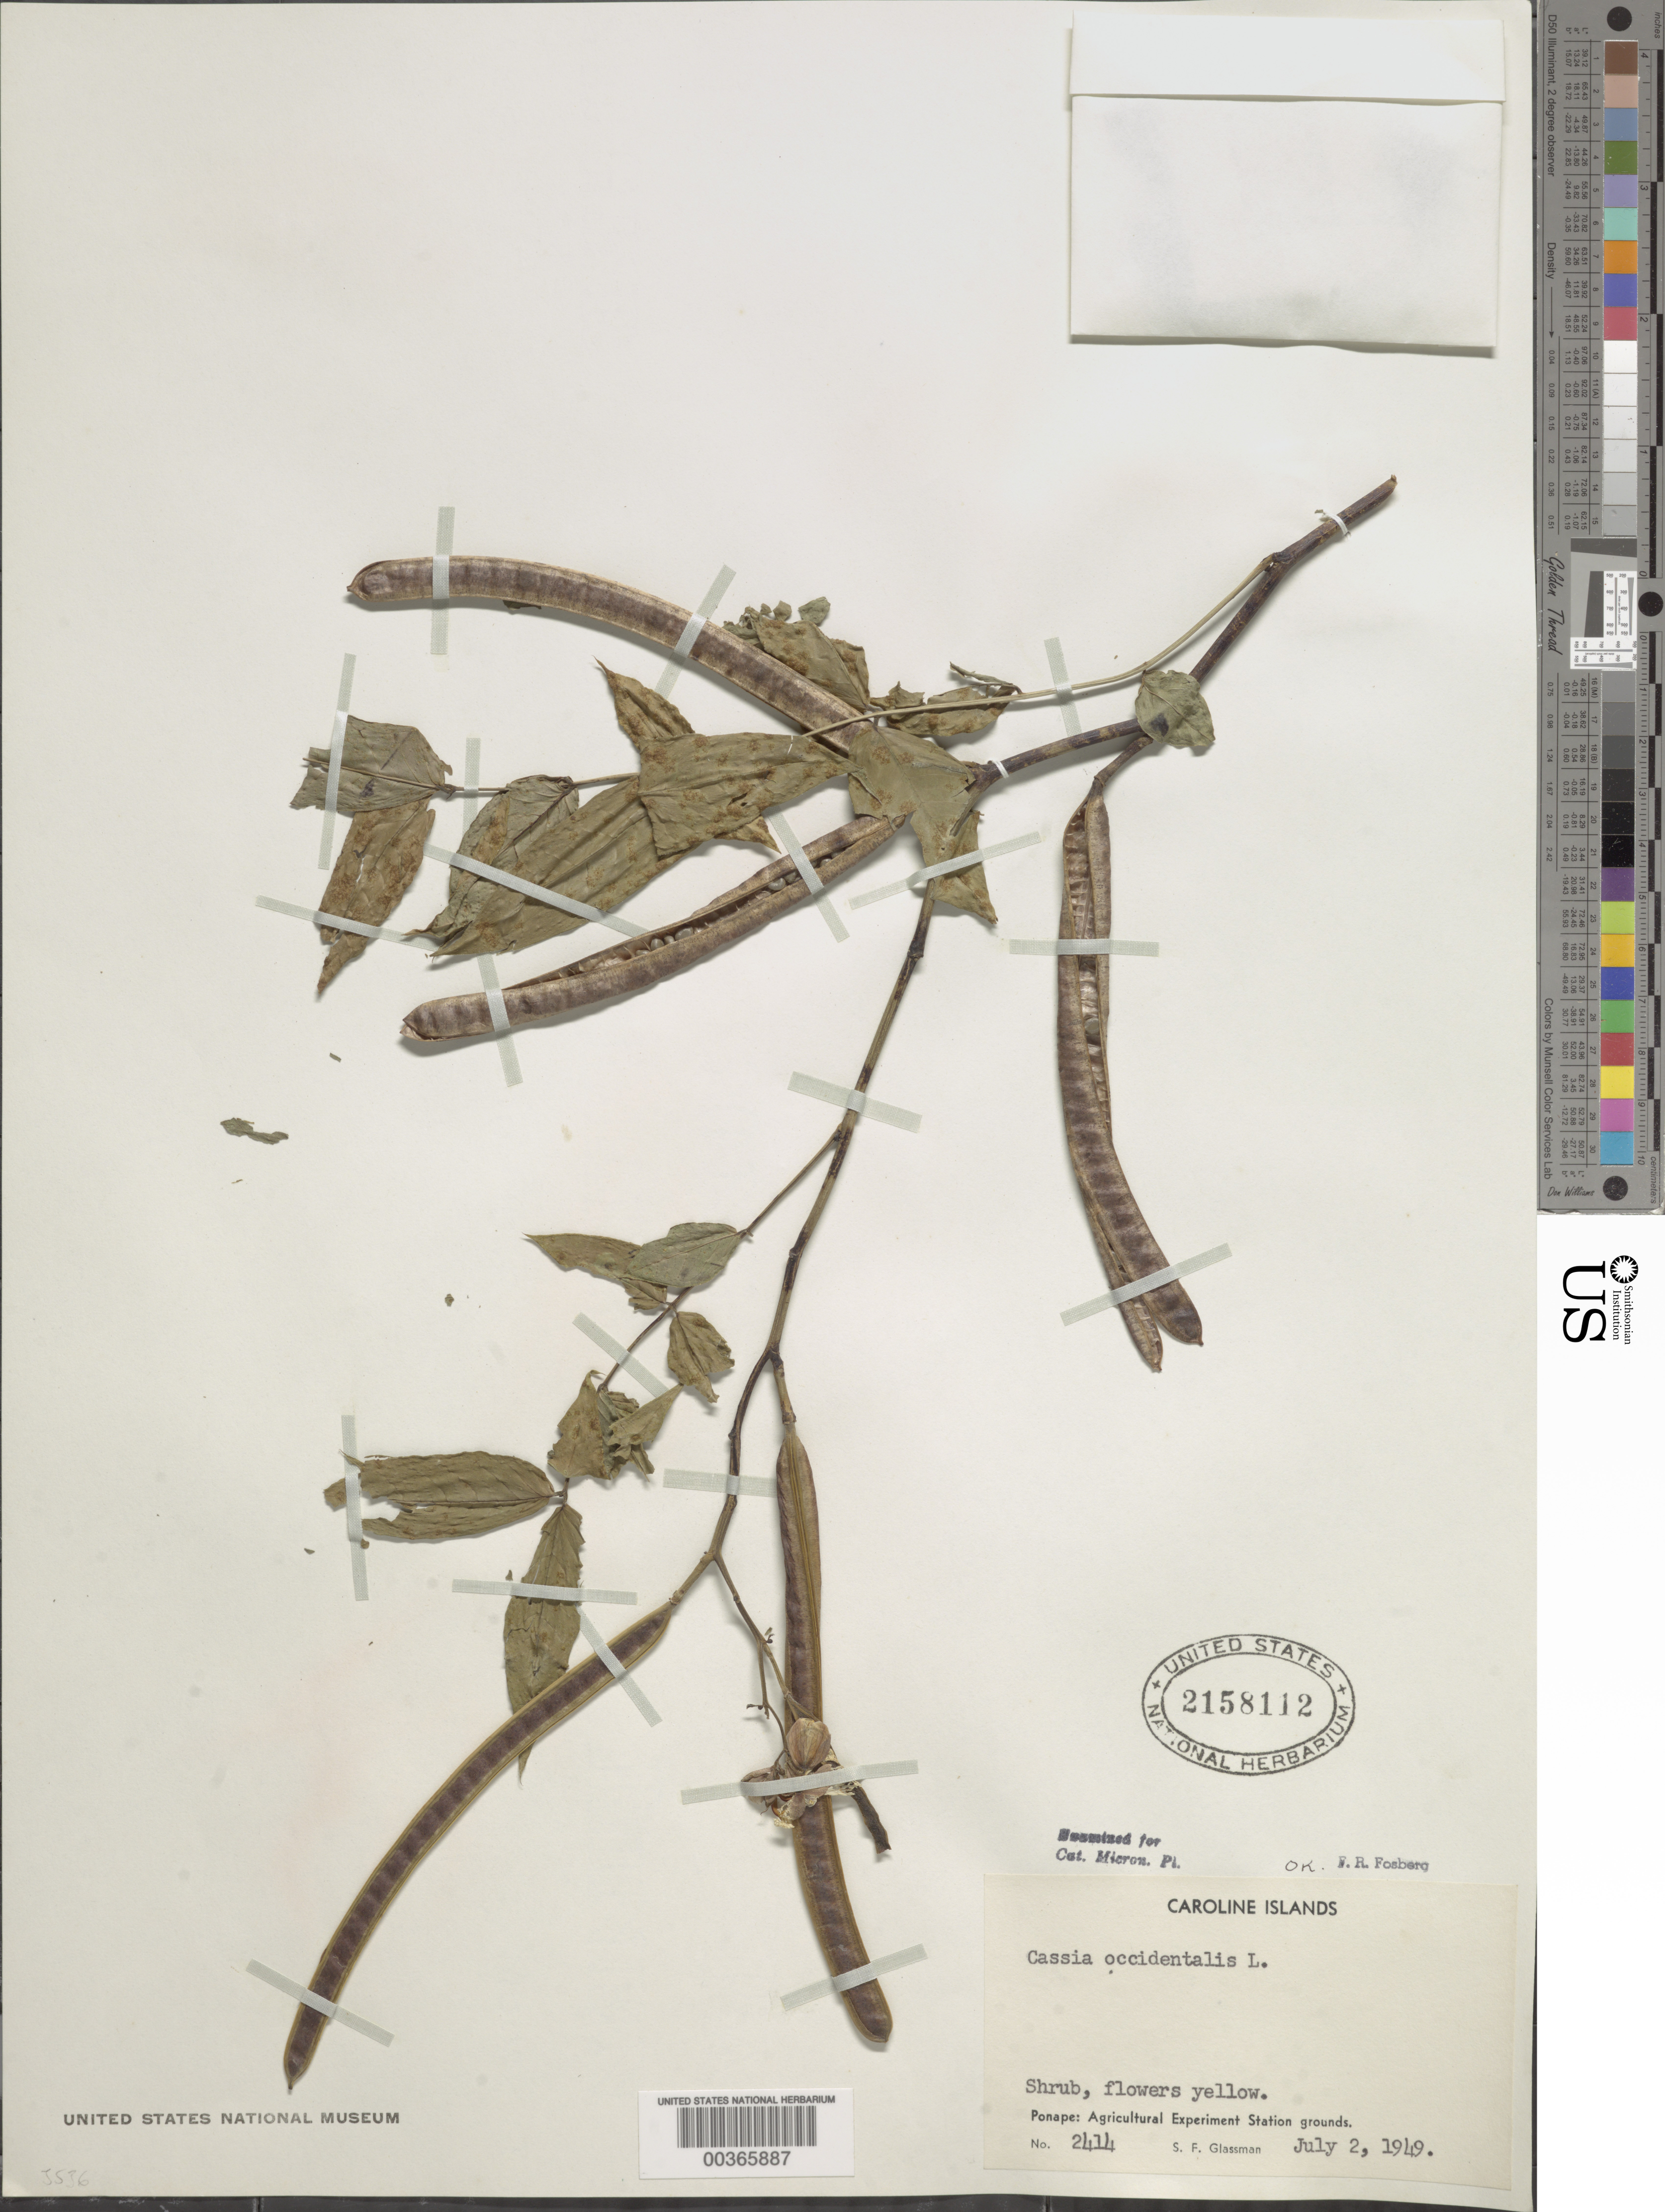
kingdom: Plantae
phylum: Tracheophyta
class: Magnoliopsida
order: Fabales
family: Fabaceae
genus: Senna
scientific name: Senna occidentalis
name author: (L.) Link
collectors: S. F. Glassman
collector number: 2414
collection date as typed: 02 Jul 1949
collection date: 1949-07-02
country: Micronesia, Federated States of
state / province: Pohnpei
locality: Agricultural experiment station grounds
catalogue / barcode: US 2158112